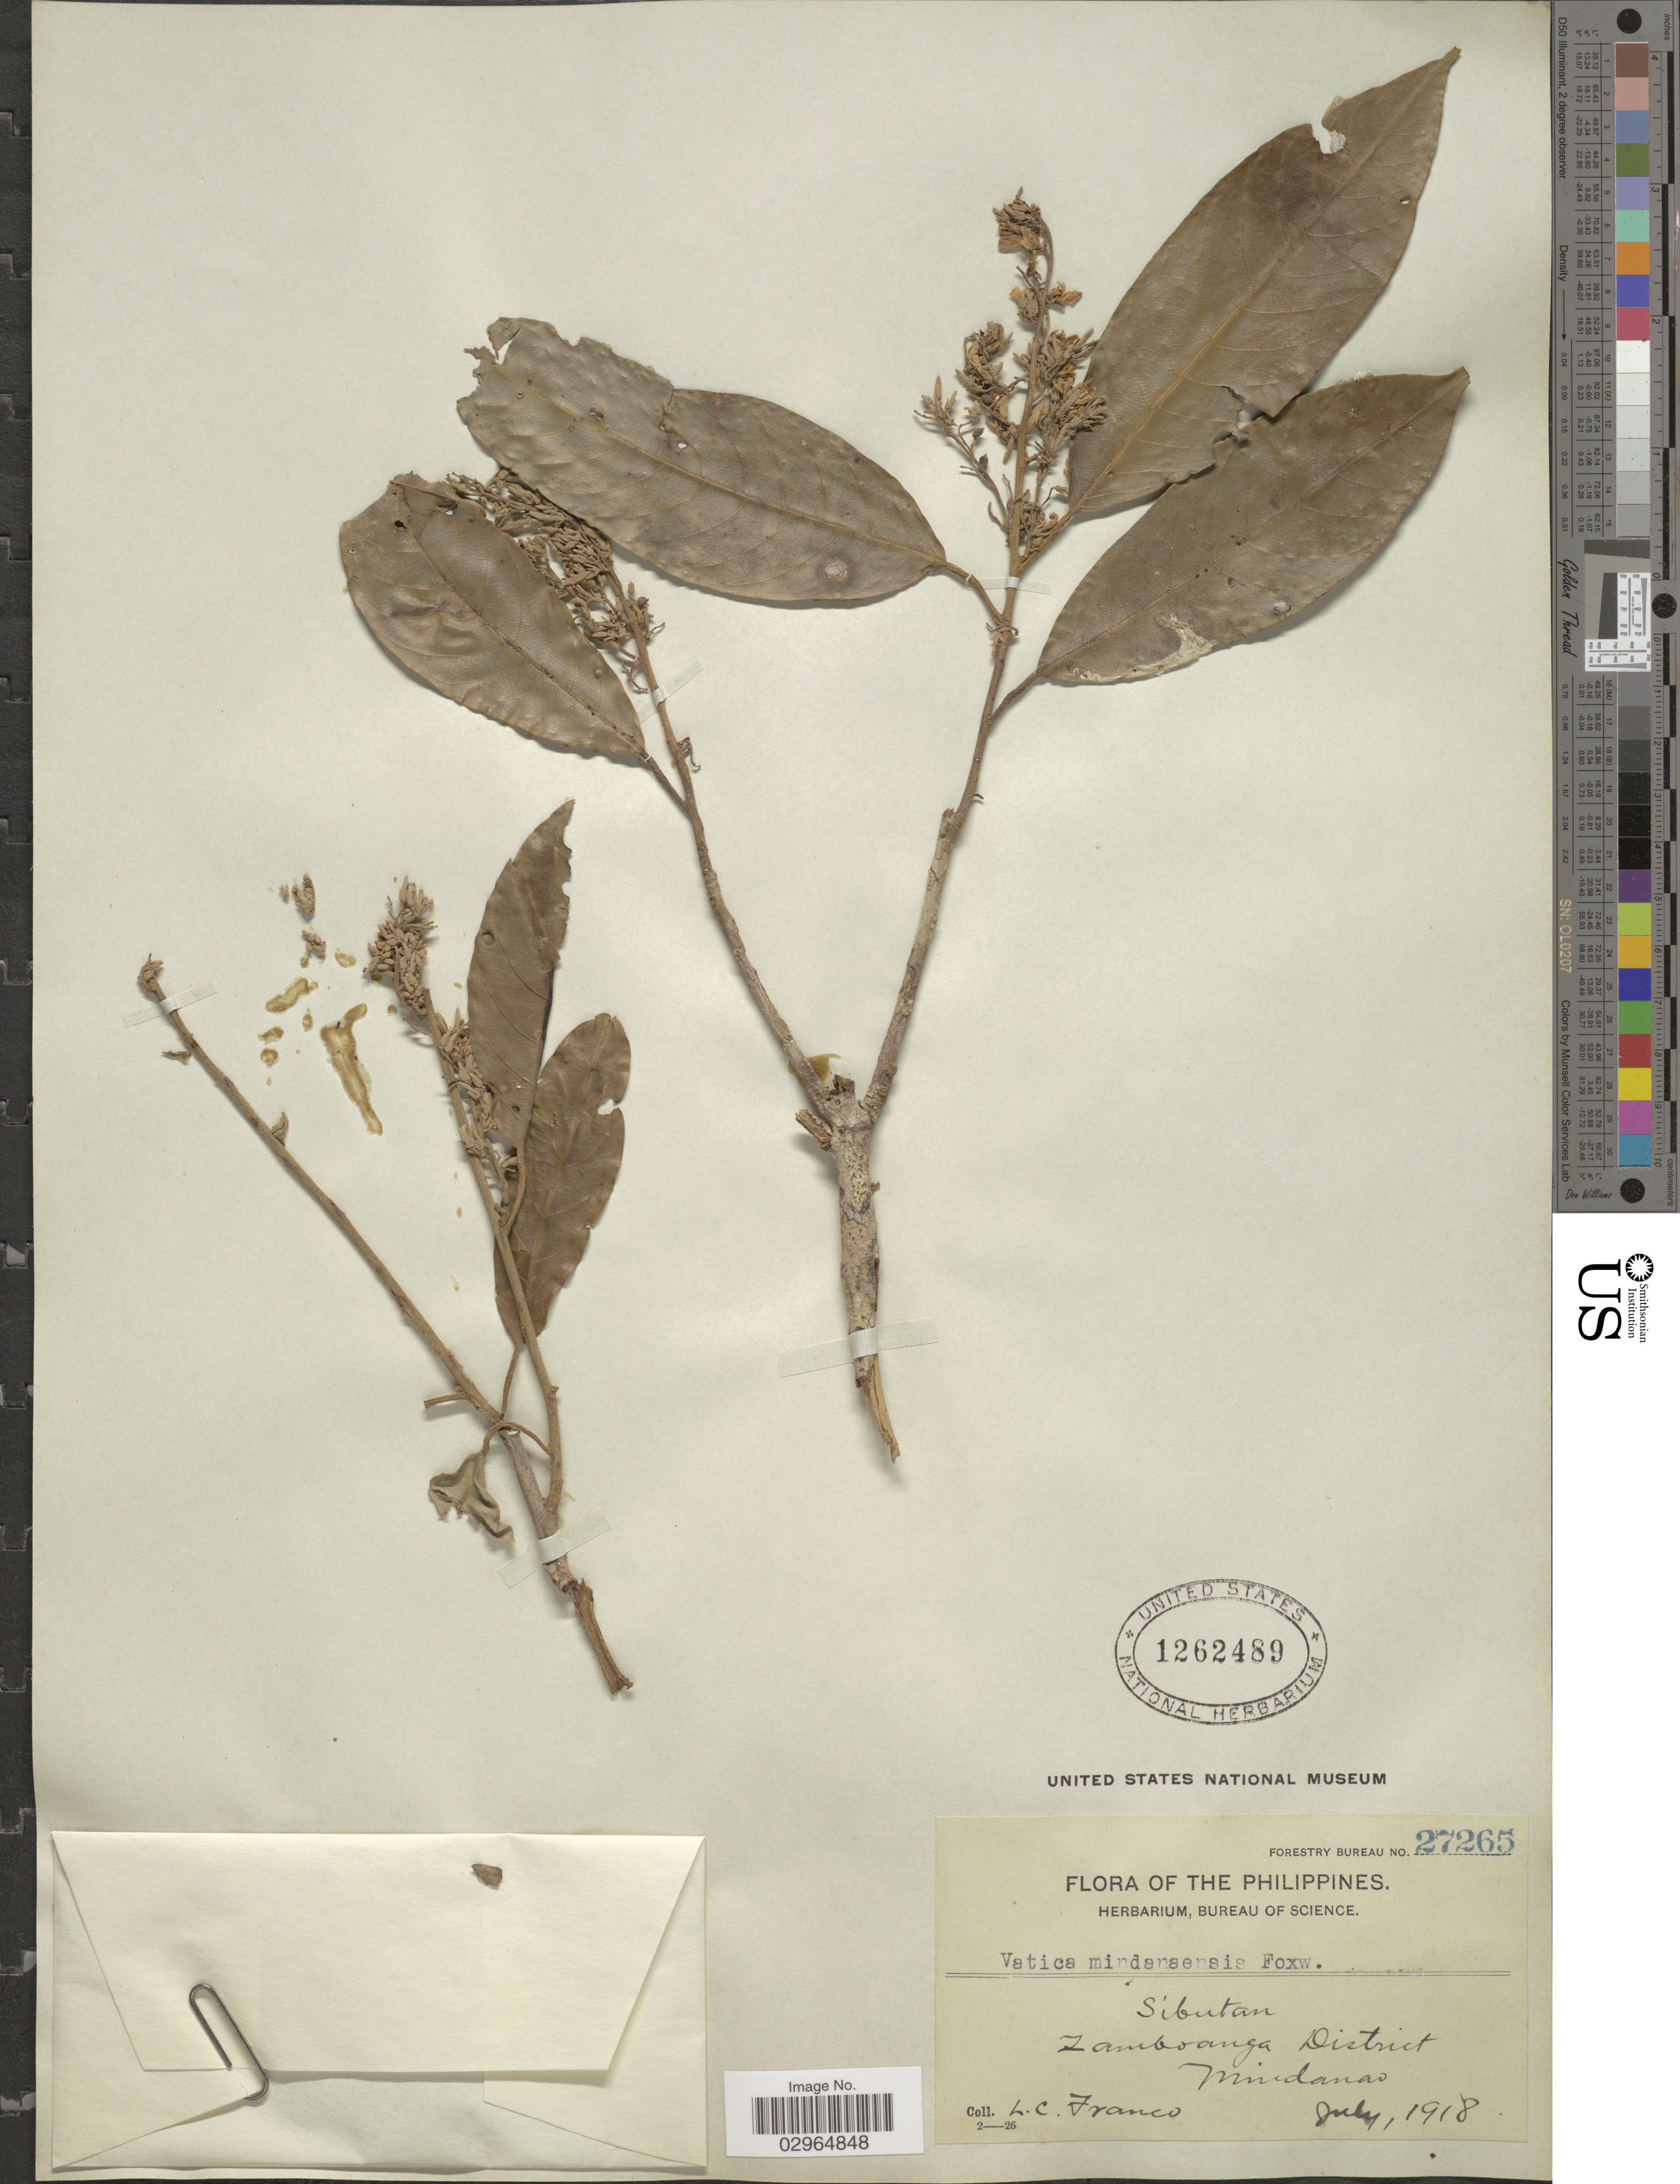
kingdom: Plantae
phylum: Tracheophyta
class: Magnoliopsida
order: Malvales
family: Dipterocarpaceae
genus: Vatica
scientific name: Vatica mindanensis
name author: Foxw. in Elmer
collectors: L. C. Franco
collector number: Forestry Bureau 27265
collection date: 1918-07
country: Philippines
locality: Sibutan. Zamboanga District. Mindanao.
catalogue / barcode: US 1262489